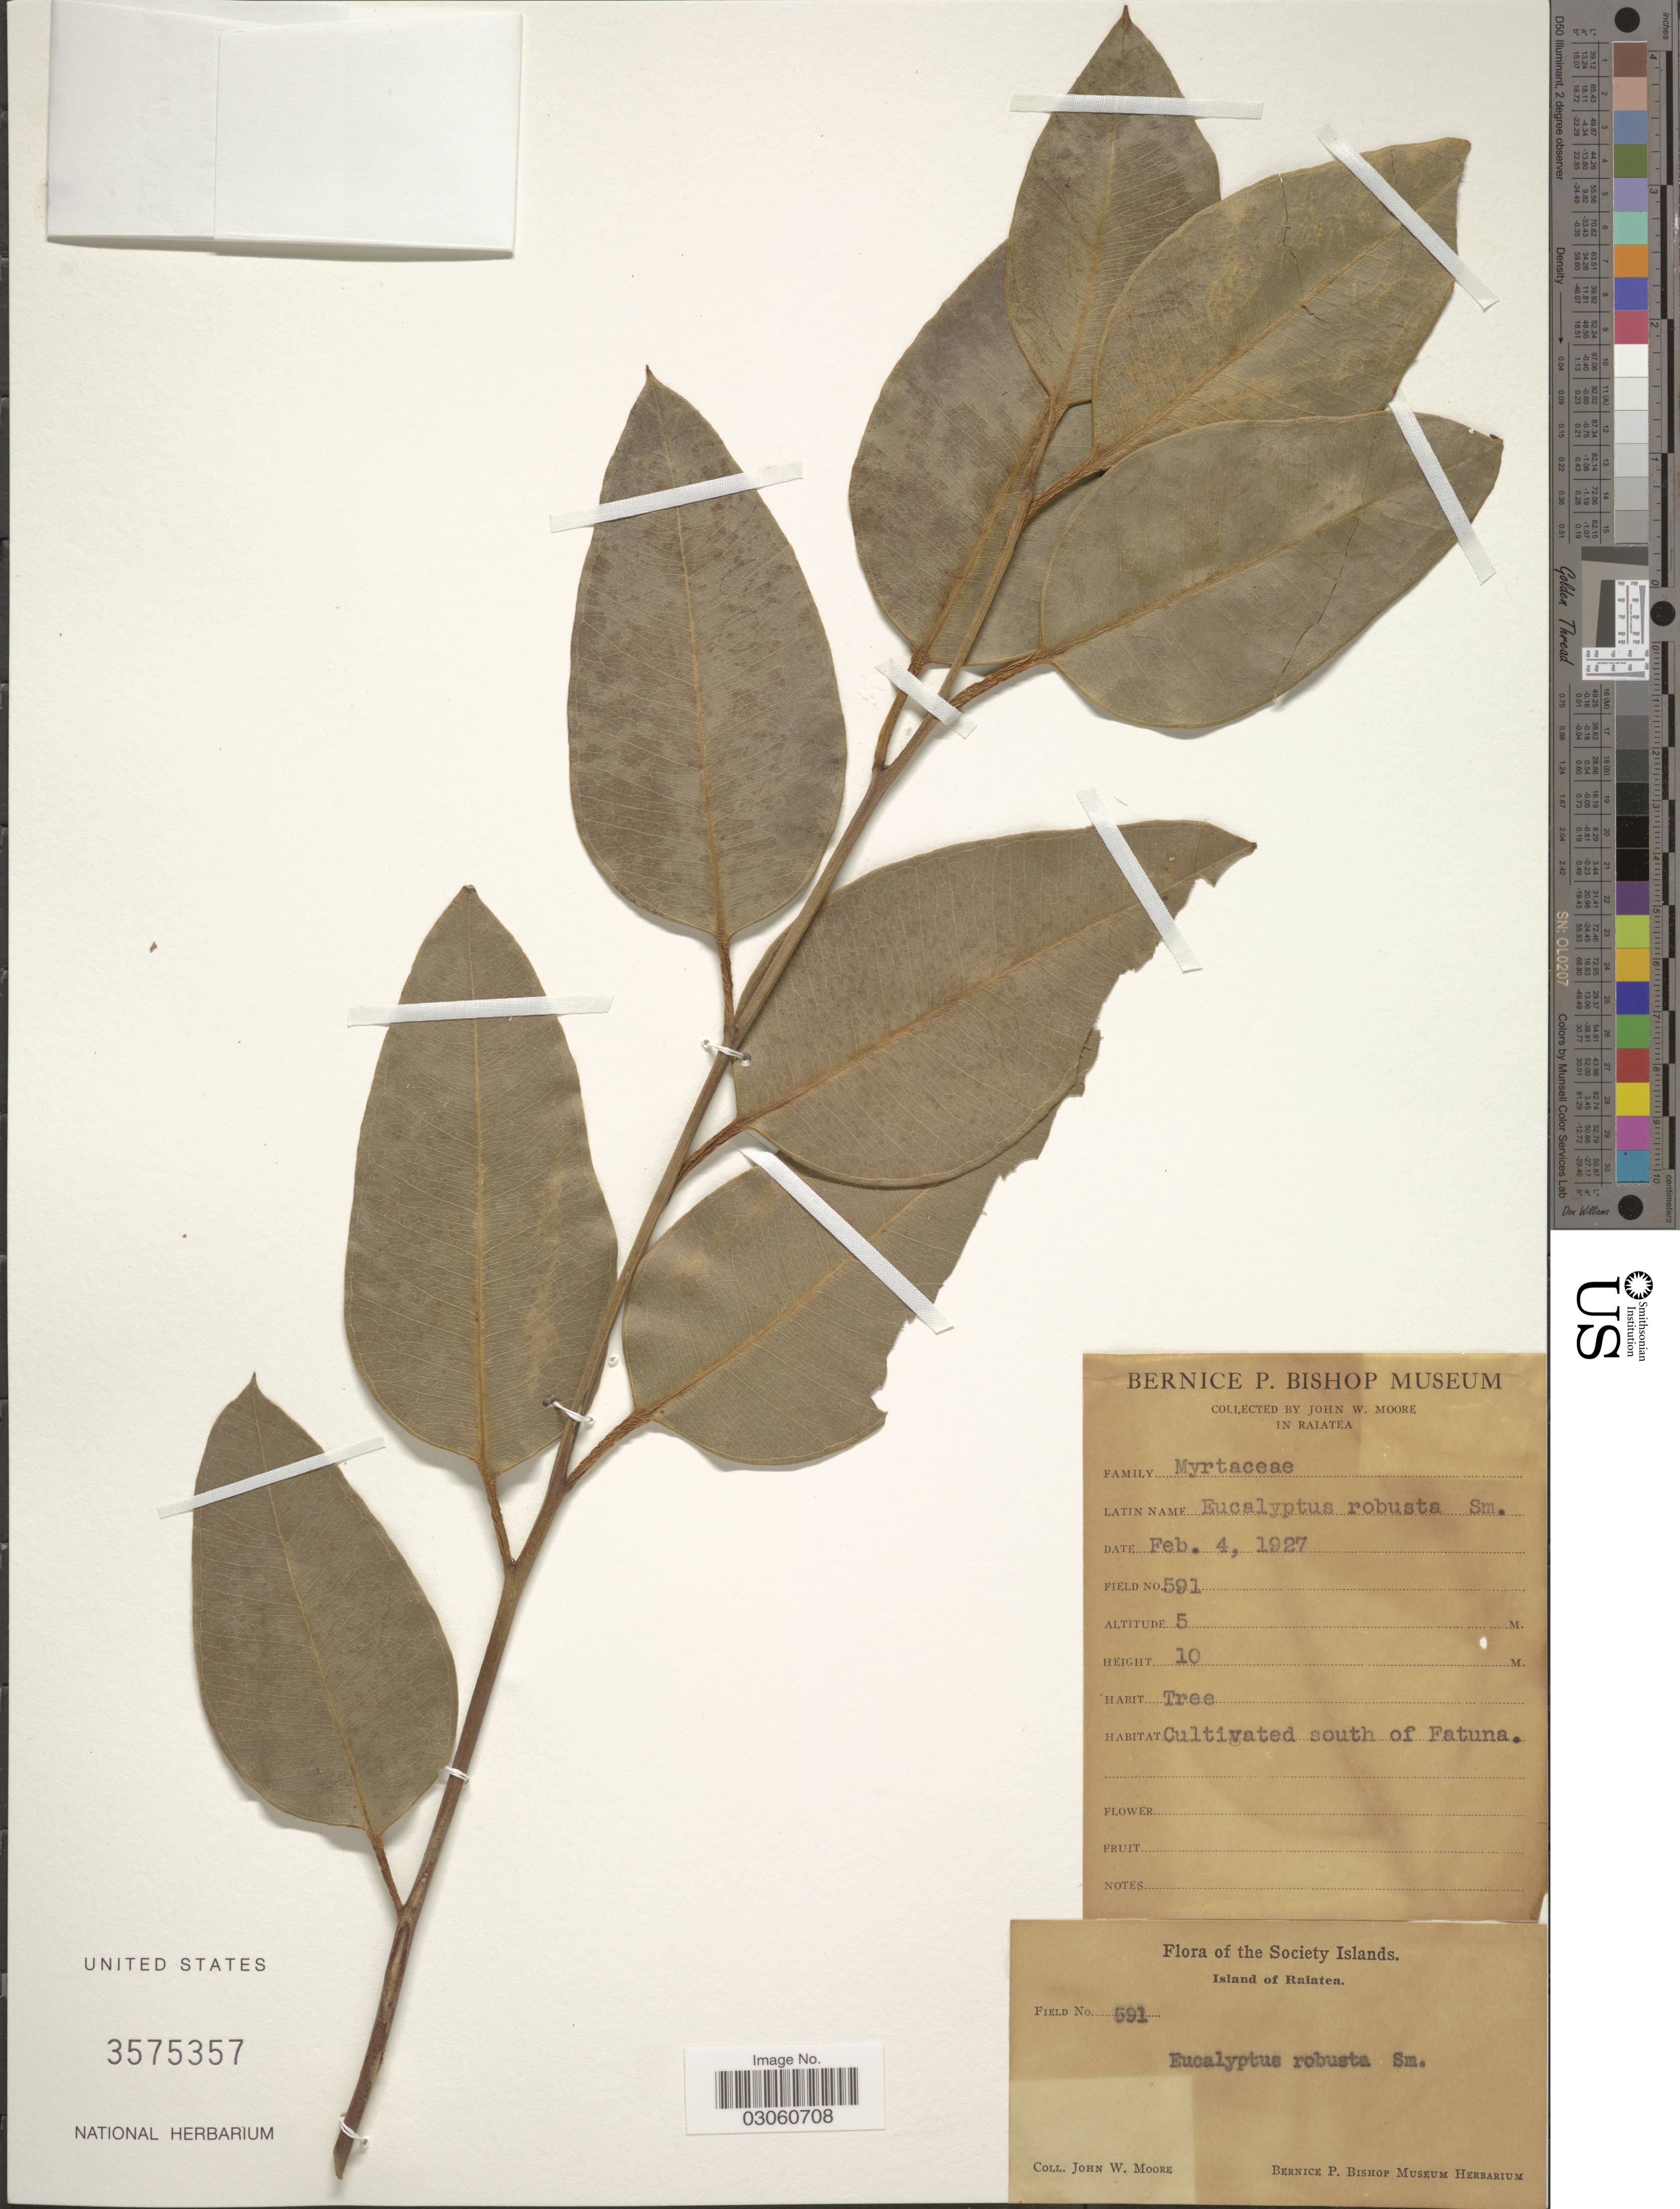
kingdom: Plantae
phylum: Tracheophyta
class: Magnoliopsida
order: Myrtales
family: Myrtaceae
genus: Eucalyptus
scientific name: Eucalyptus robusta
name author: Sm.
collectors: J. Moore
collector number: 591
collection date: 1927-02-04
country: French Polynesia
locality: The Society Islands. Island of Raiatea. Cultivated south of Fatuna.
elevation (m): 5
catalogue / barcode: US 3575357